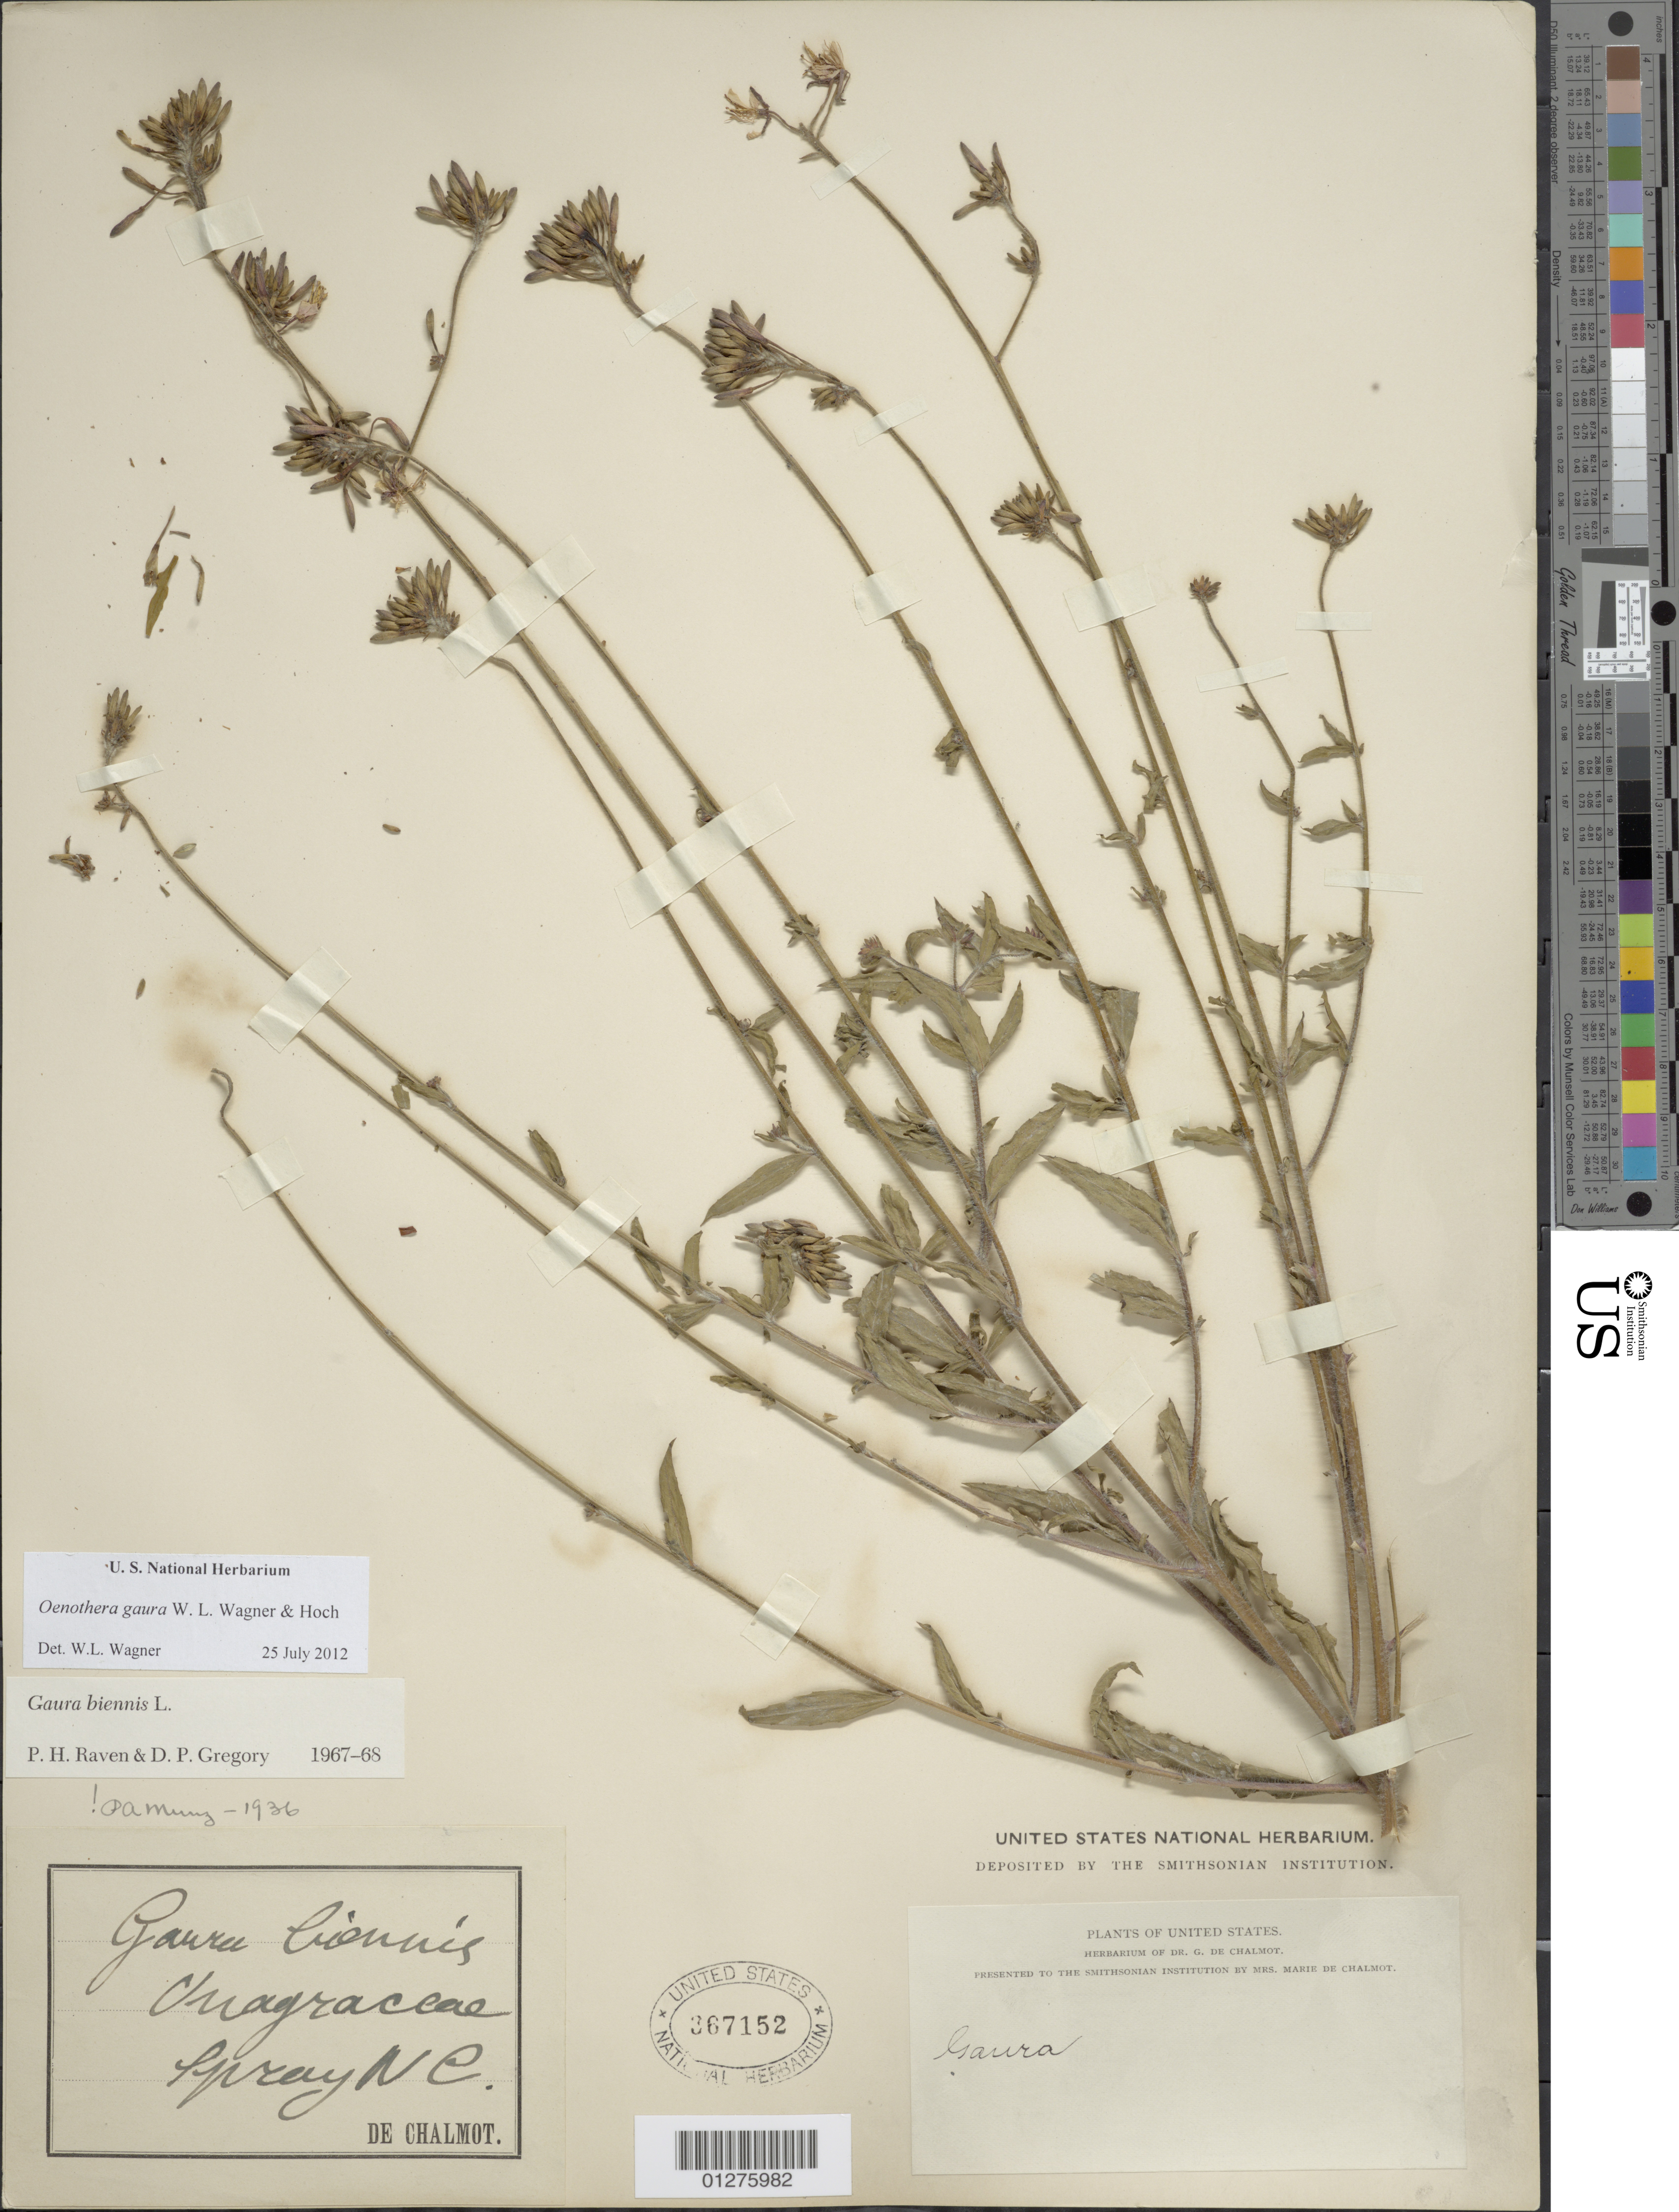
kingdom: Plantae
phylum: Tracheophyta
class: Magnoliopsida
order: Myrtales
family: Onagraceae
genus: Oenothera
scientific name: Oenothera gaura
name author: W.L. Wagner & Hoch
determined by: Wagner, W. L., (BOT), Smithsonian Institution - National Museum of Natural History (UNITED STATES)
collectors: G. de Chalmot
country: United States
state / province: North Carolina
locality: Spray.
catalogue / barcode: US 367152